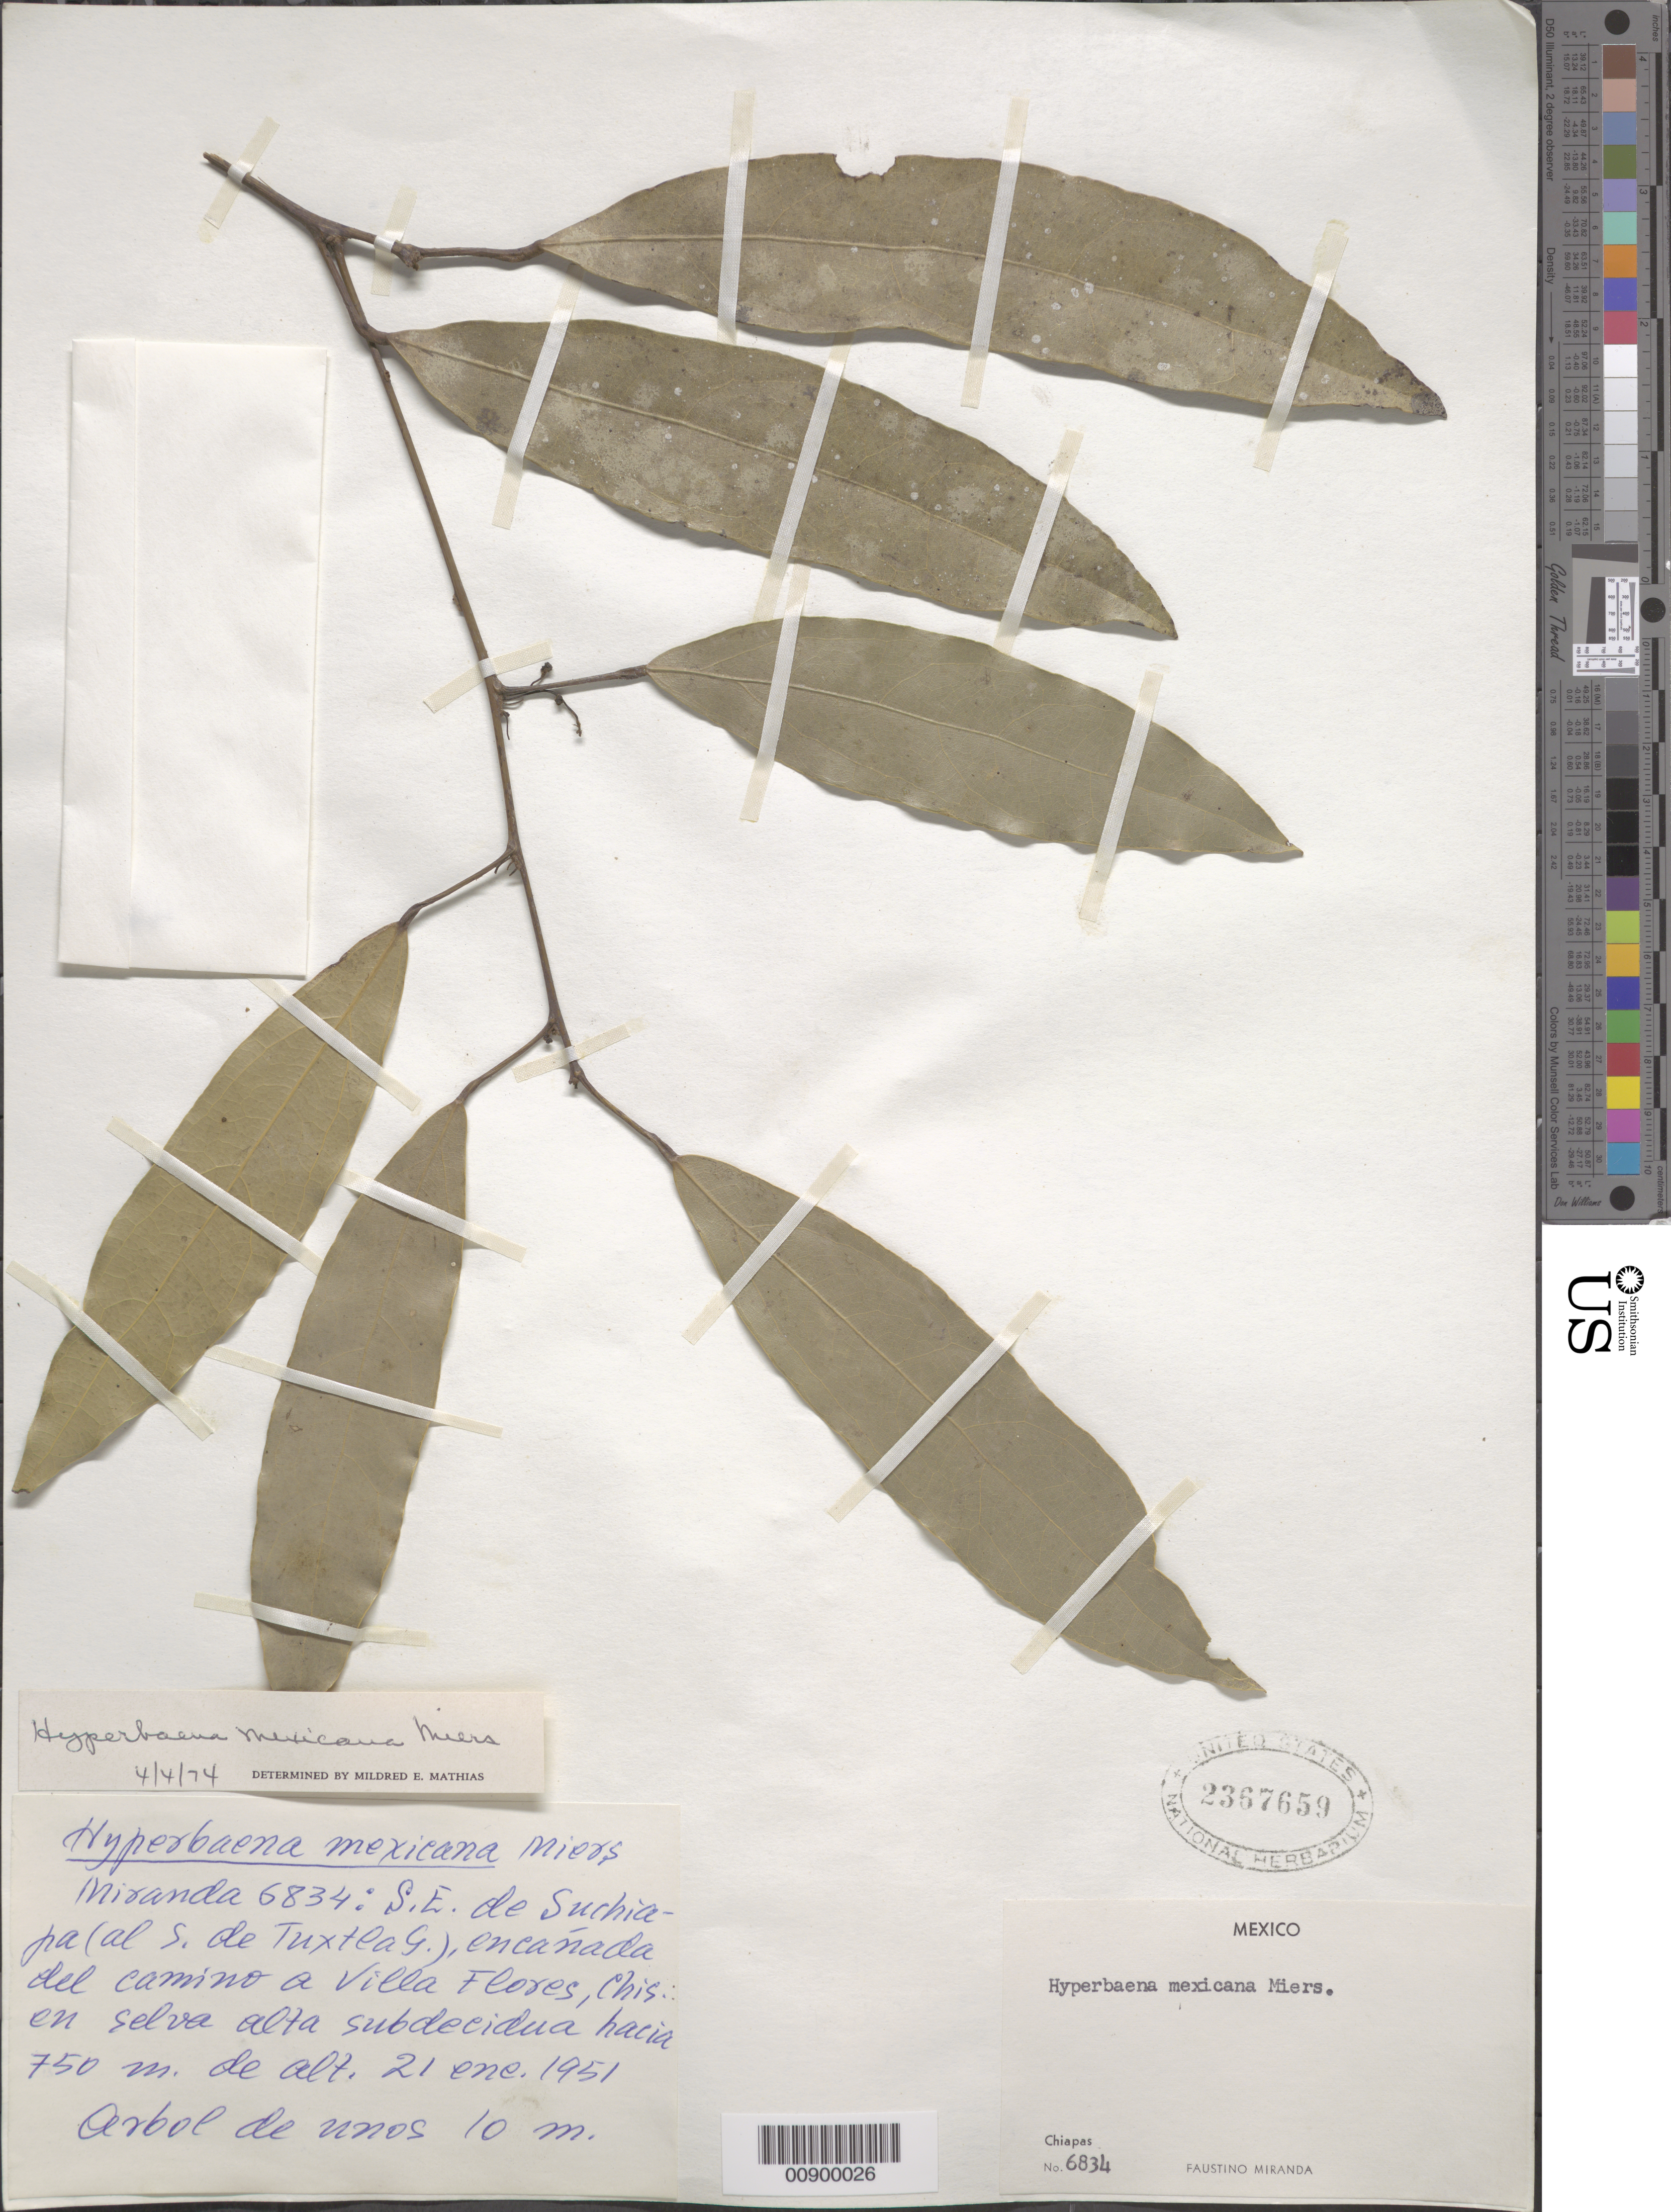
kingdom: Plantae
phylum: Tracheophyta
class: Magnoliopsida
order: Ranunculales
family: Menispermaceae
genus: Hyperbaena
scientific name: Hyperbaena mexicana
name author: Miers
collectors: Miranda G., F.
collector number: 6834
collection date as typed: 21 Jan 1951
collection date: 1951-01-21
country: Mexico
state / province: Chiapas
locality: S.E. de Suchiapa (al S. de Tuxtla Gutierréz), en cañada del camino a Villa Flores, Chiapas.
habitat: En selva alta subdecidua.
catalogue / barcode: US 2367659